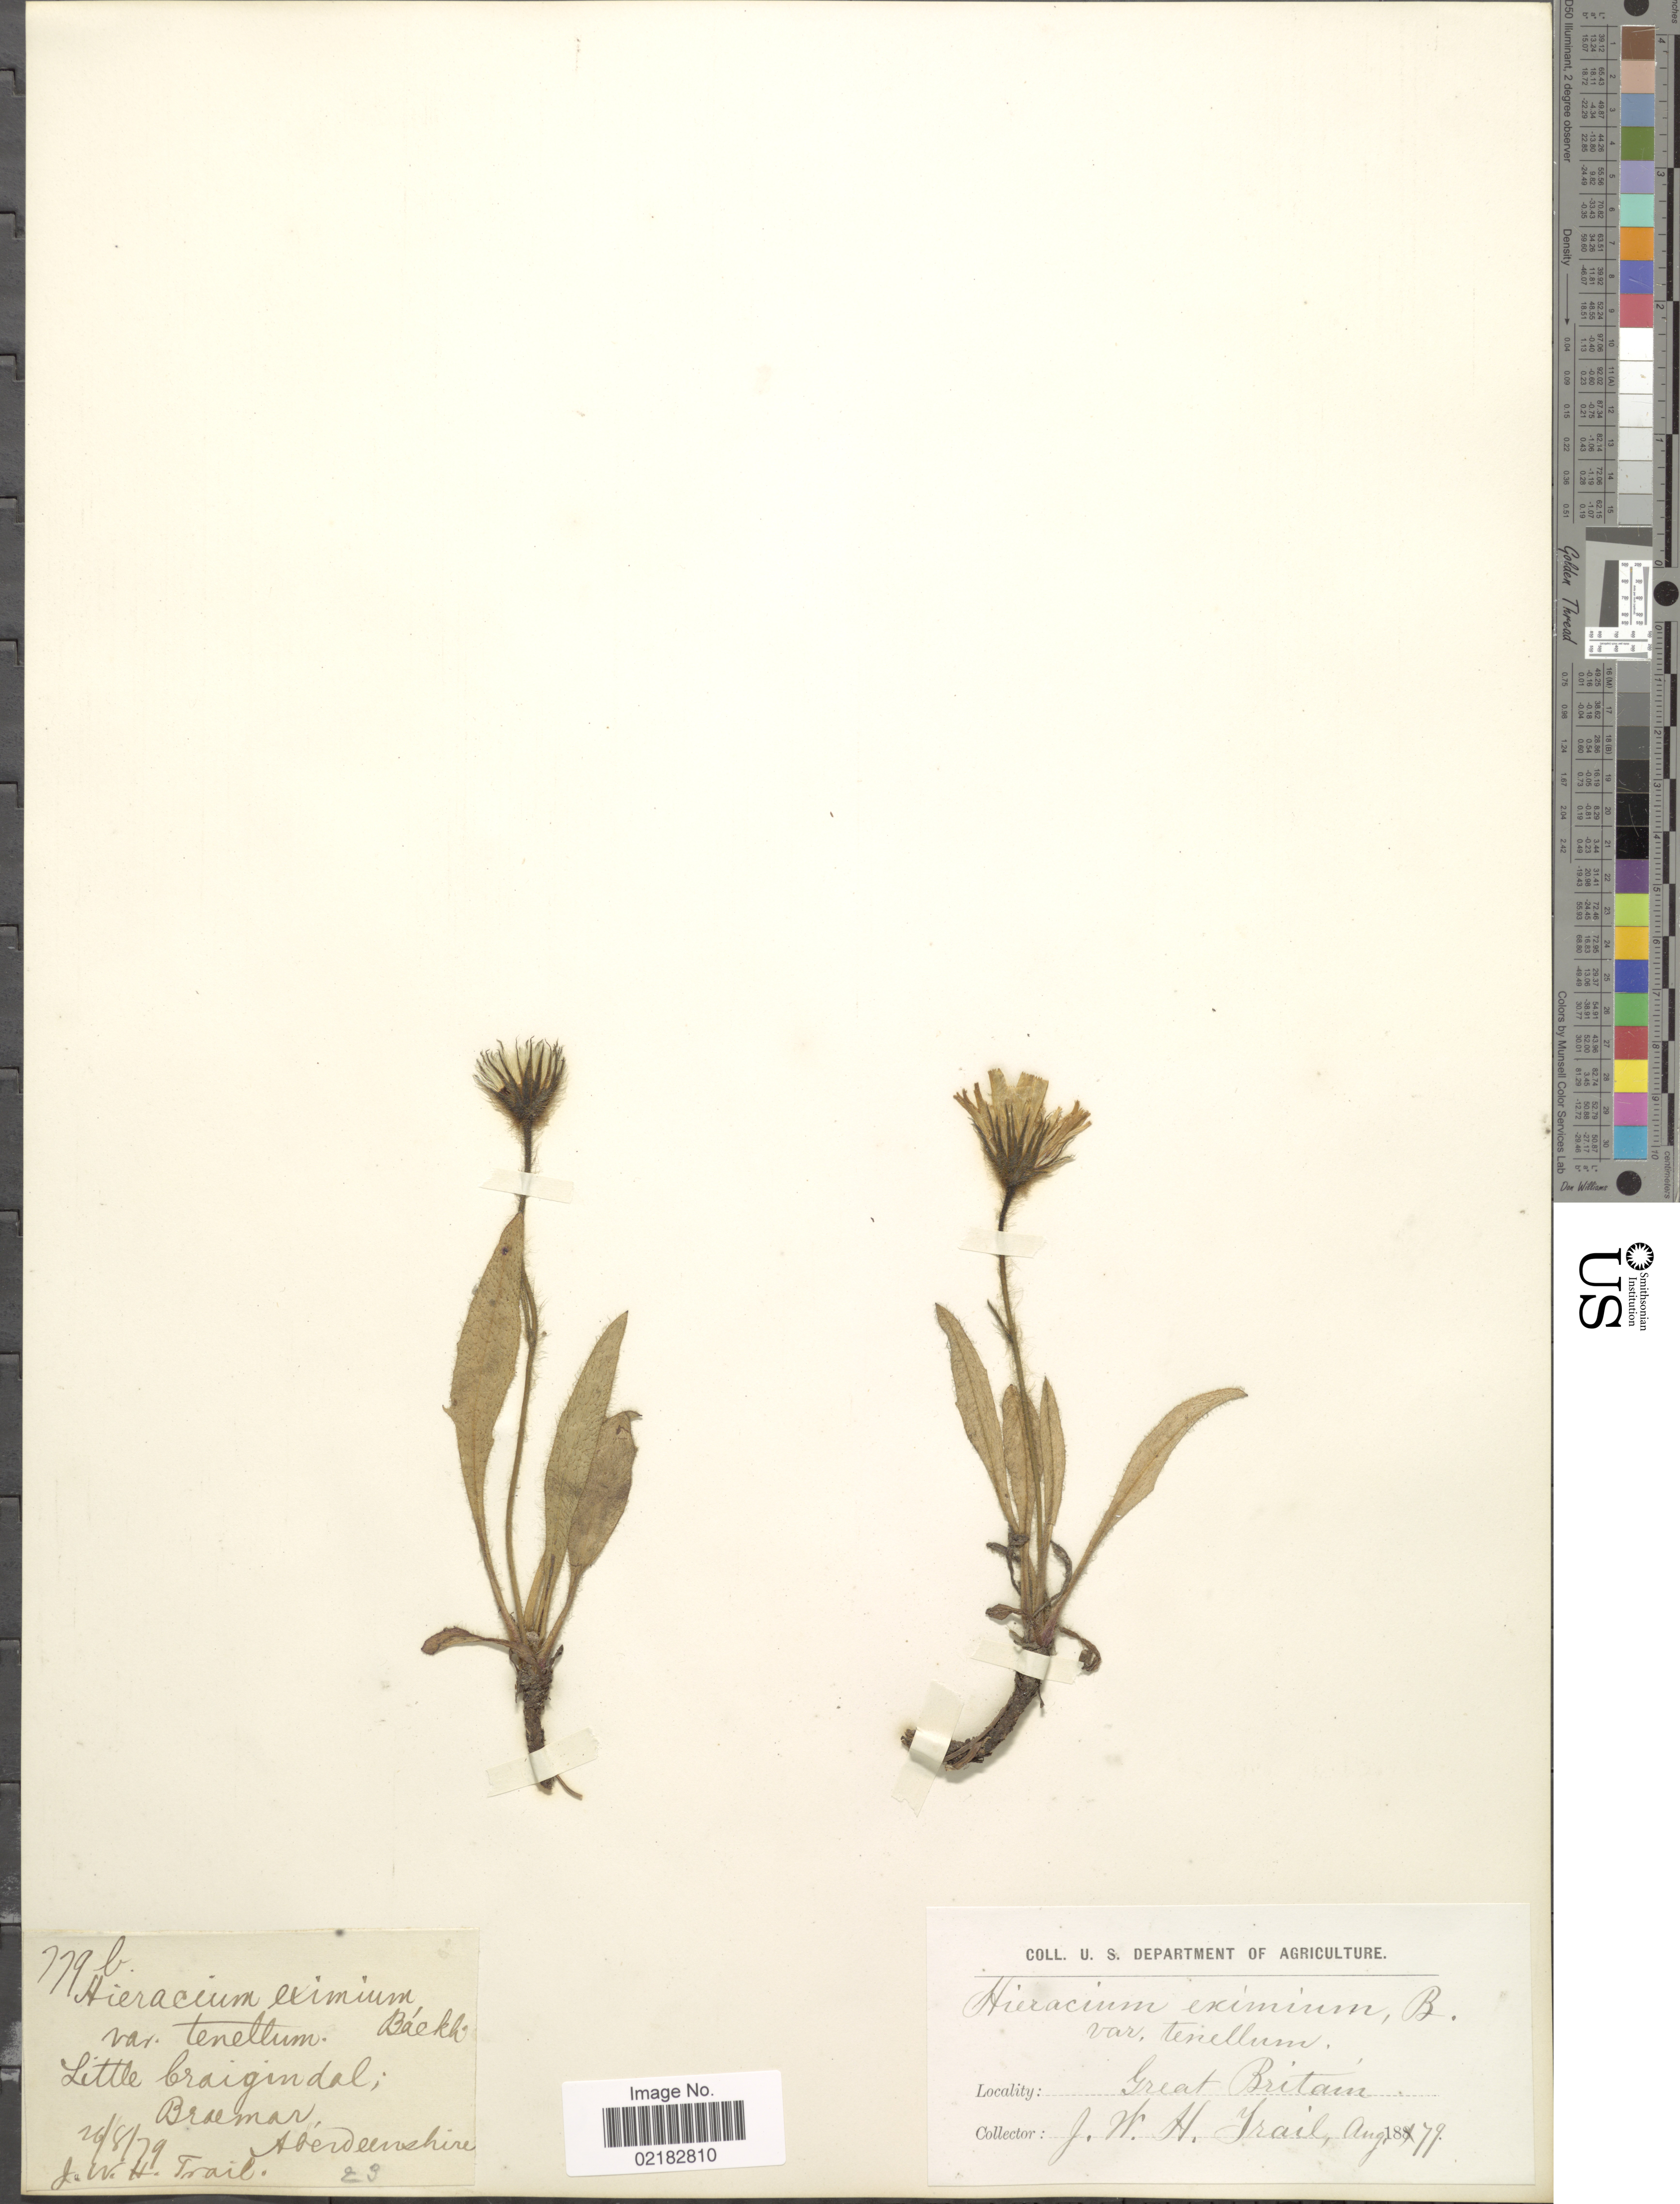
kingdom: Plantae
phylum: Tracheophyta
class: Magnoliopsida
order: Asterales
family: Asteraceae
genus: Hieracium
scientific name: Hieracium eximium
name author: Backh. f.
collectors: J. Trail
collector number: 23*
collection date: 1879-08-26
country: United Kingdom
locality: Little braigindal; Braemar, Aberdeenshire, Great Britain